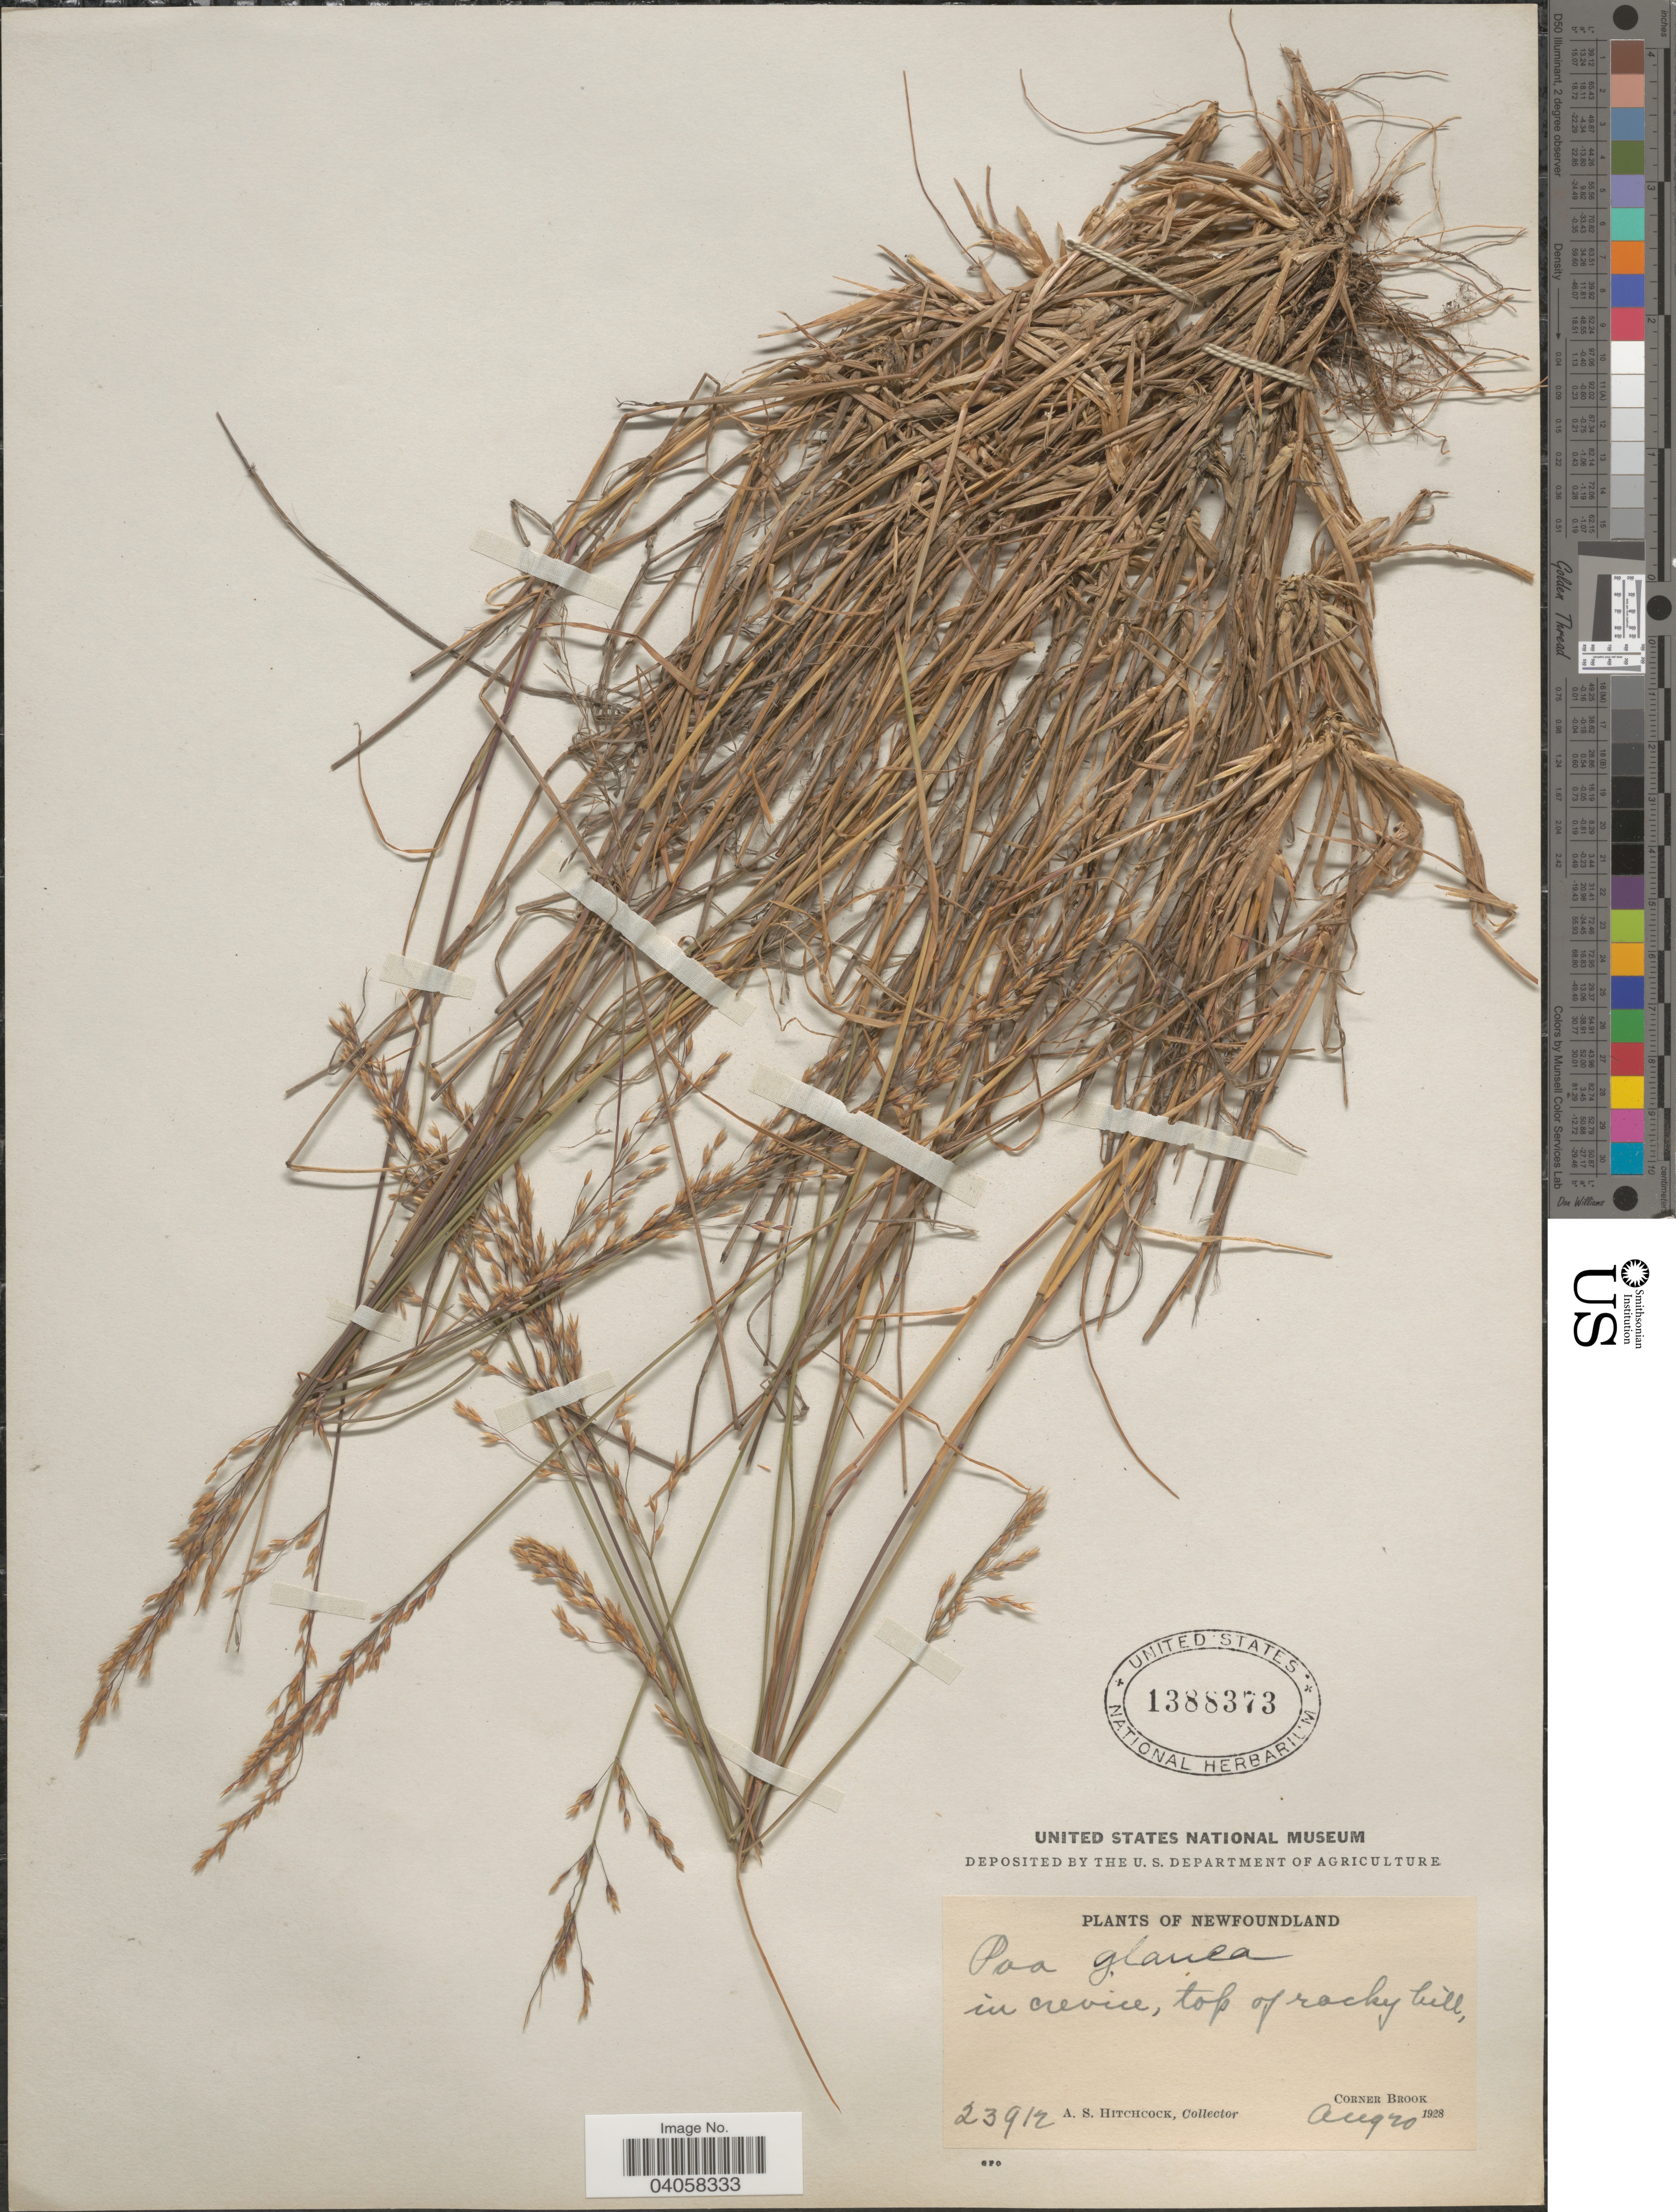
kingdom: Plantae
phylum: Tracheophyta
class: Liliopsida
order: Poales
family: Poaceae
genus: Poa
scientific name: Poa glauca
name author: Vahl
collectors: A. S. Hitchcock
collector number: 23912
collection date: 1928-08-20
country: Canada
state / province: Newfoundland and Labrador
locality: In crevice, top of rocky hill, Corner Brook.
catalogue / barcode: US 1388373